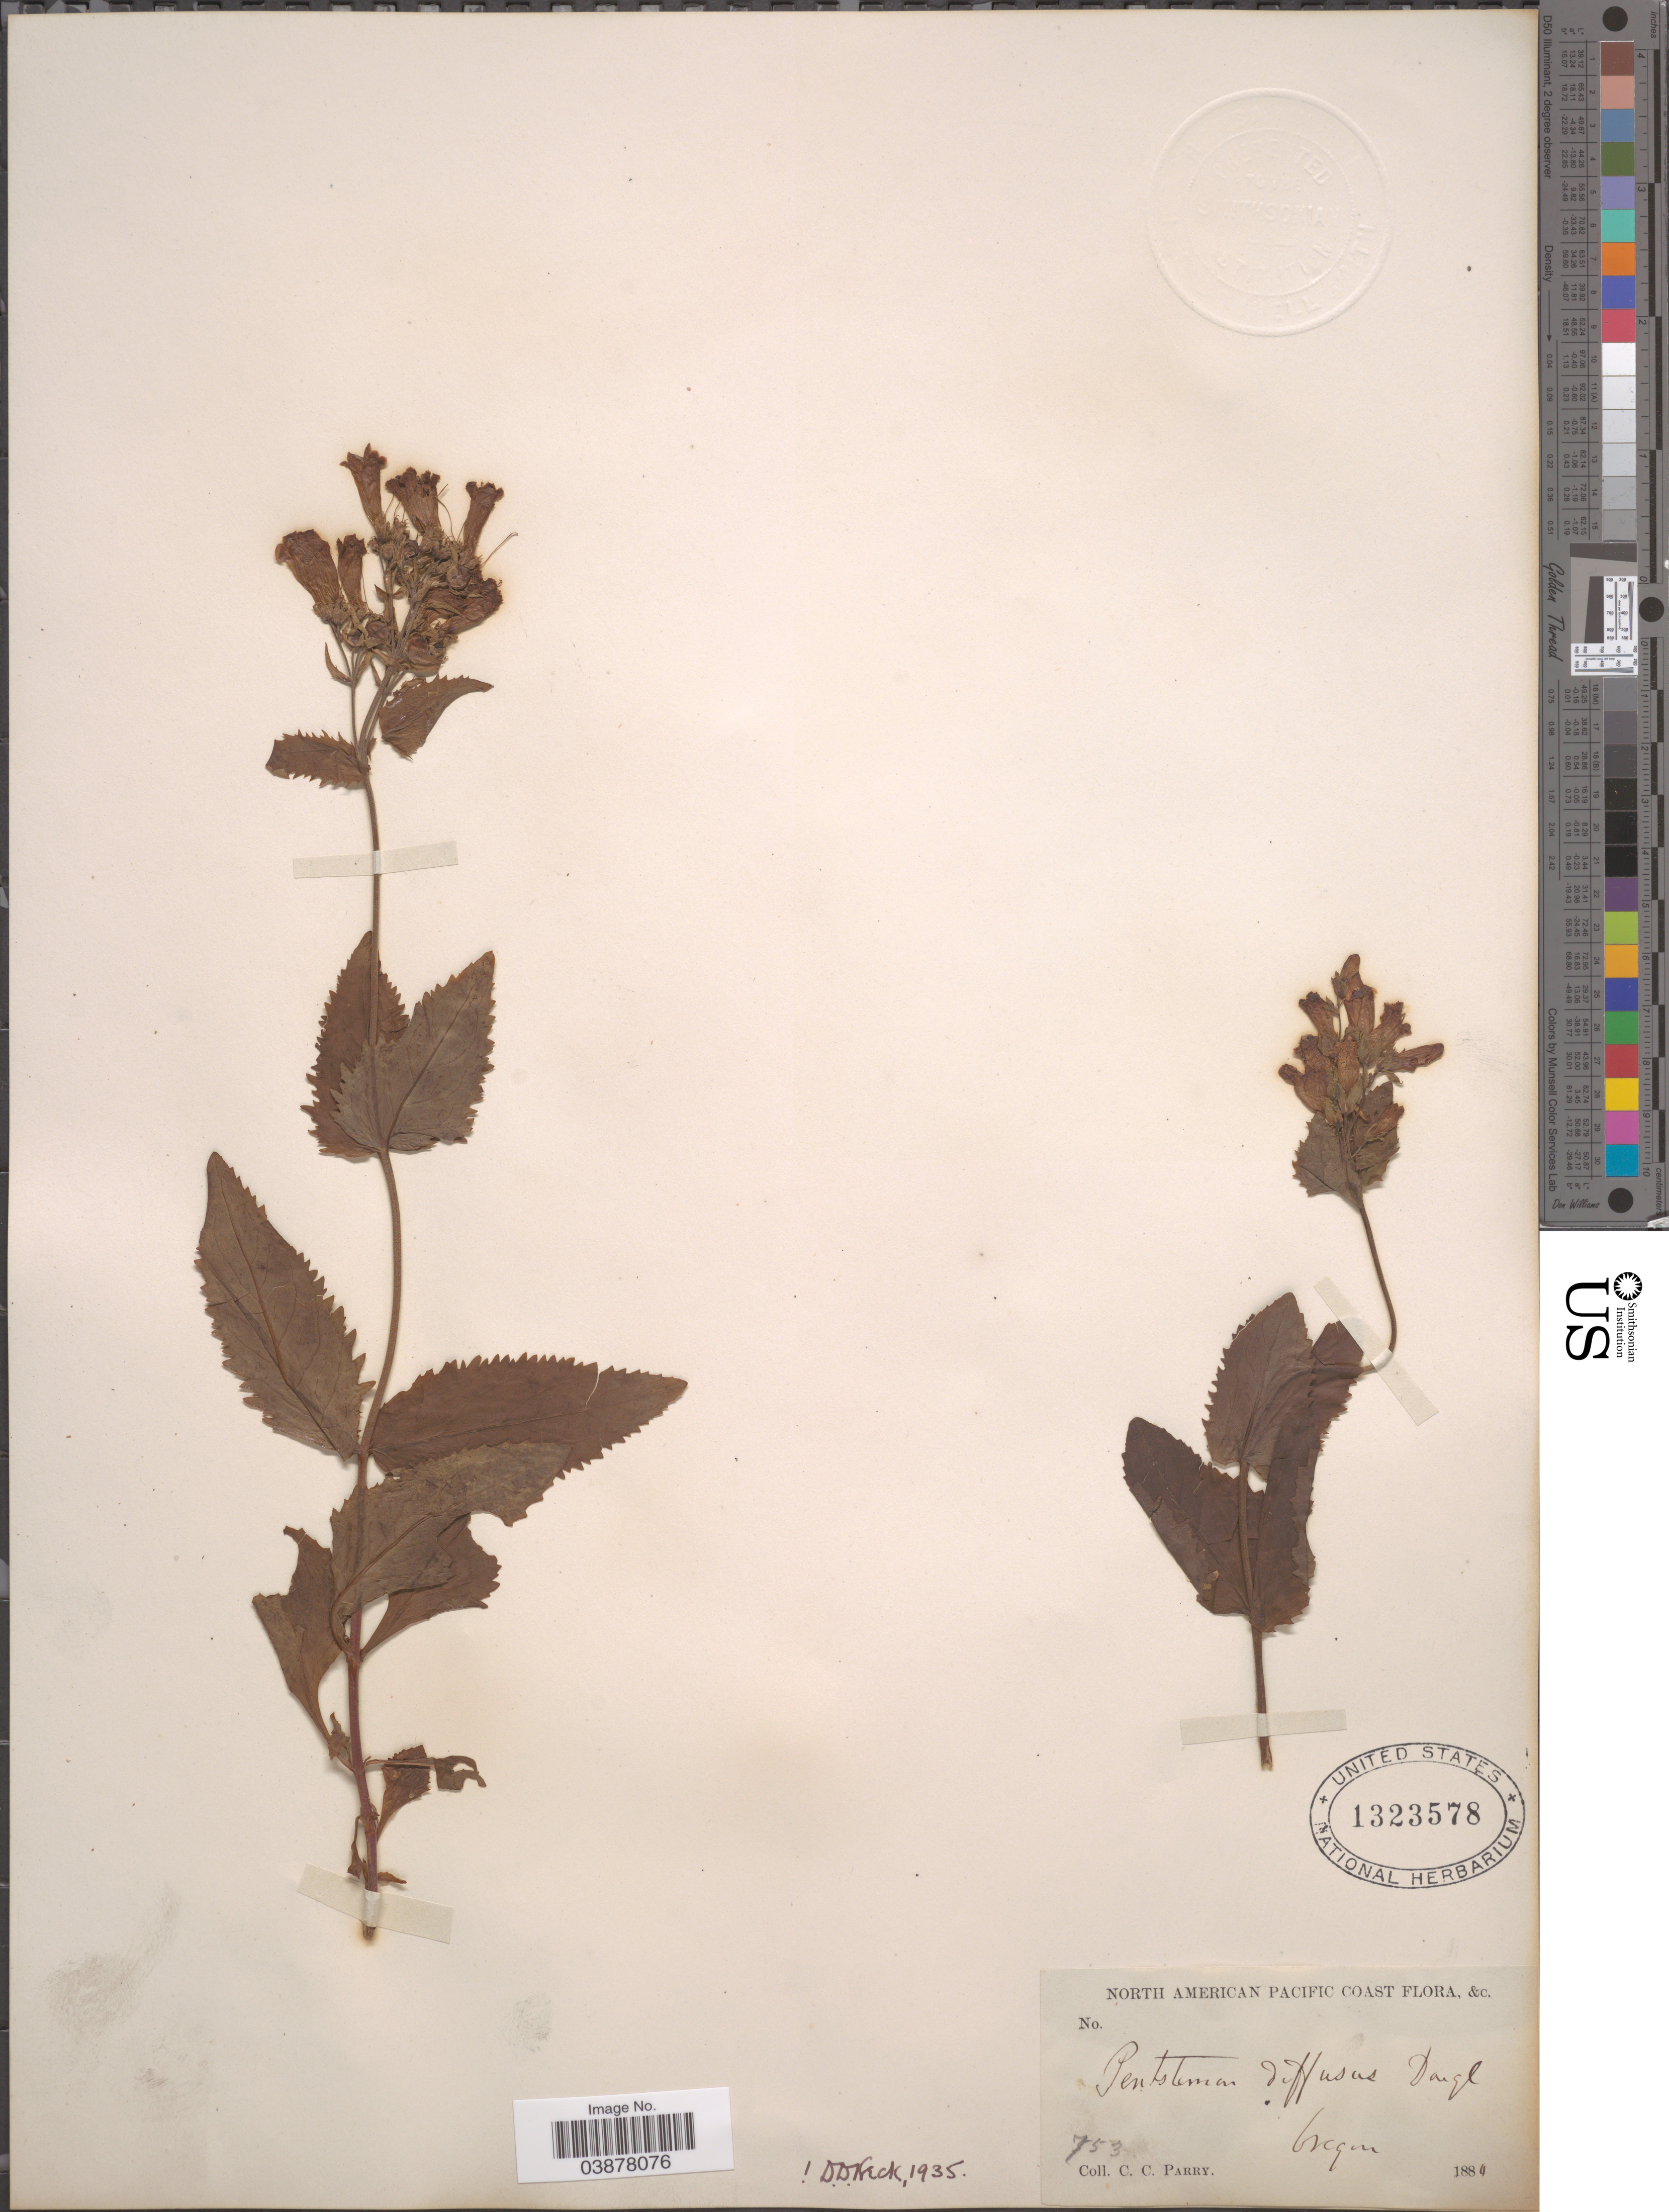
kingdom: Plantae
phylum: Tracheophyta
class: Magnoliopsida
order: Lamiales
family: Plantaginaceae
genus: Penstemon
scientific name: Penstemon serrulatus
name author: Menzies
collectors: C. C. Parry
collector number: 753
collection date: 1884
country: United States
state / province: Oregon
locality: North American Pacific Coast.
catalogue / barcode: US 1323578